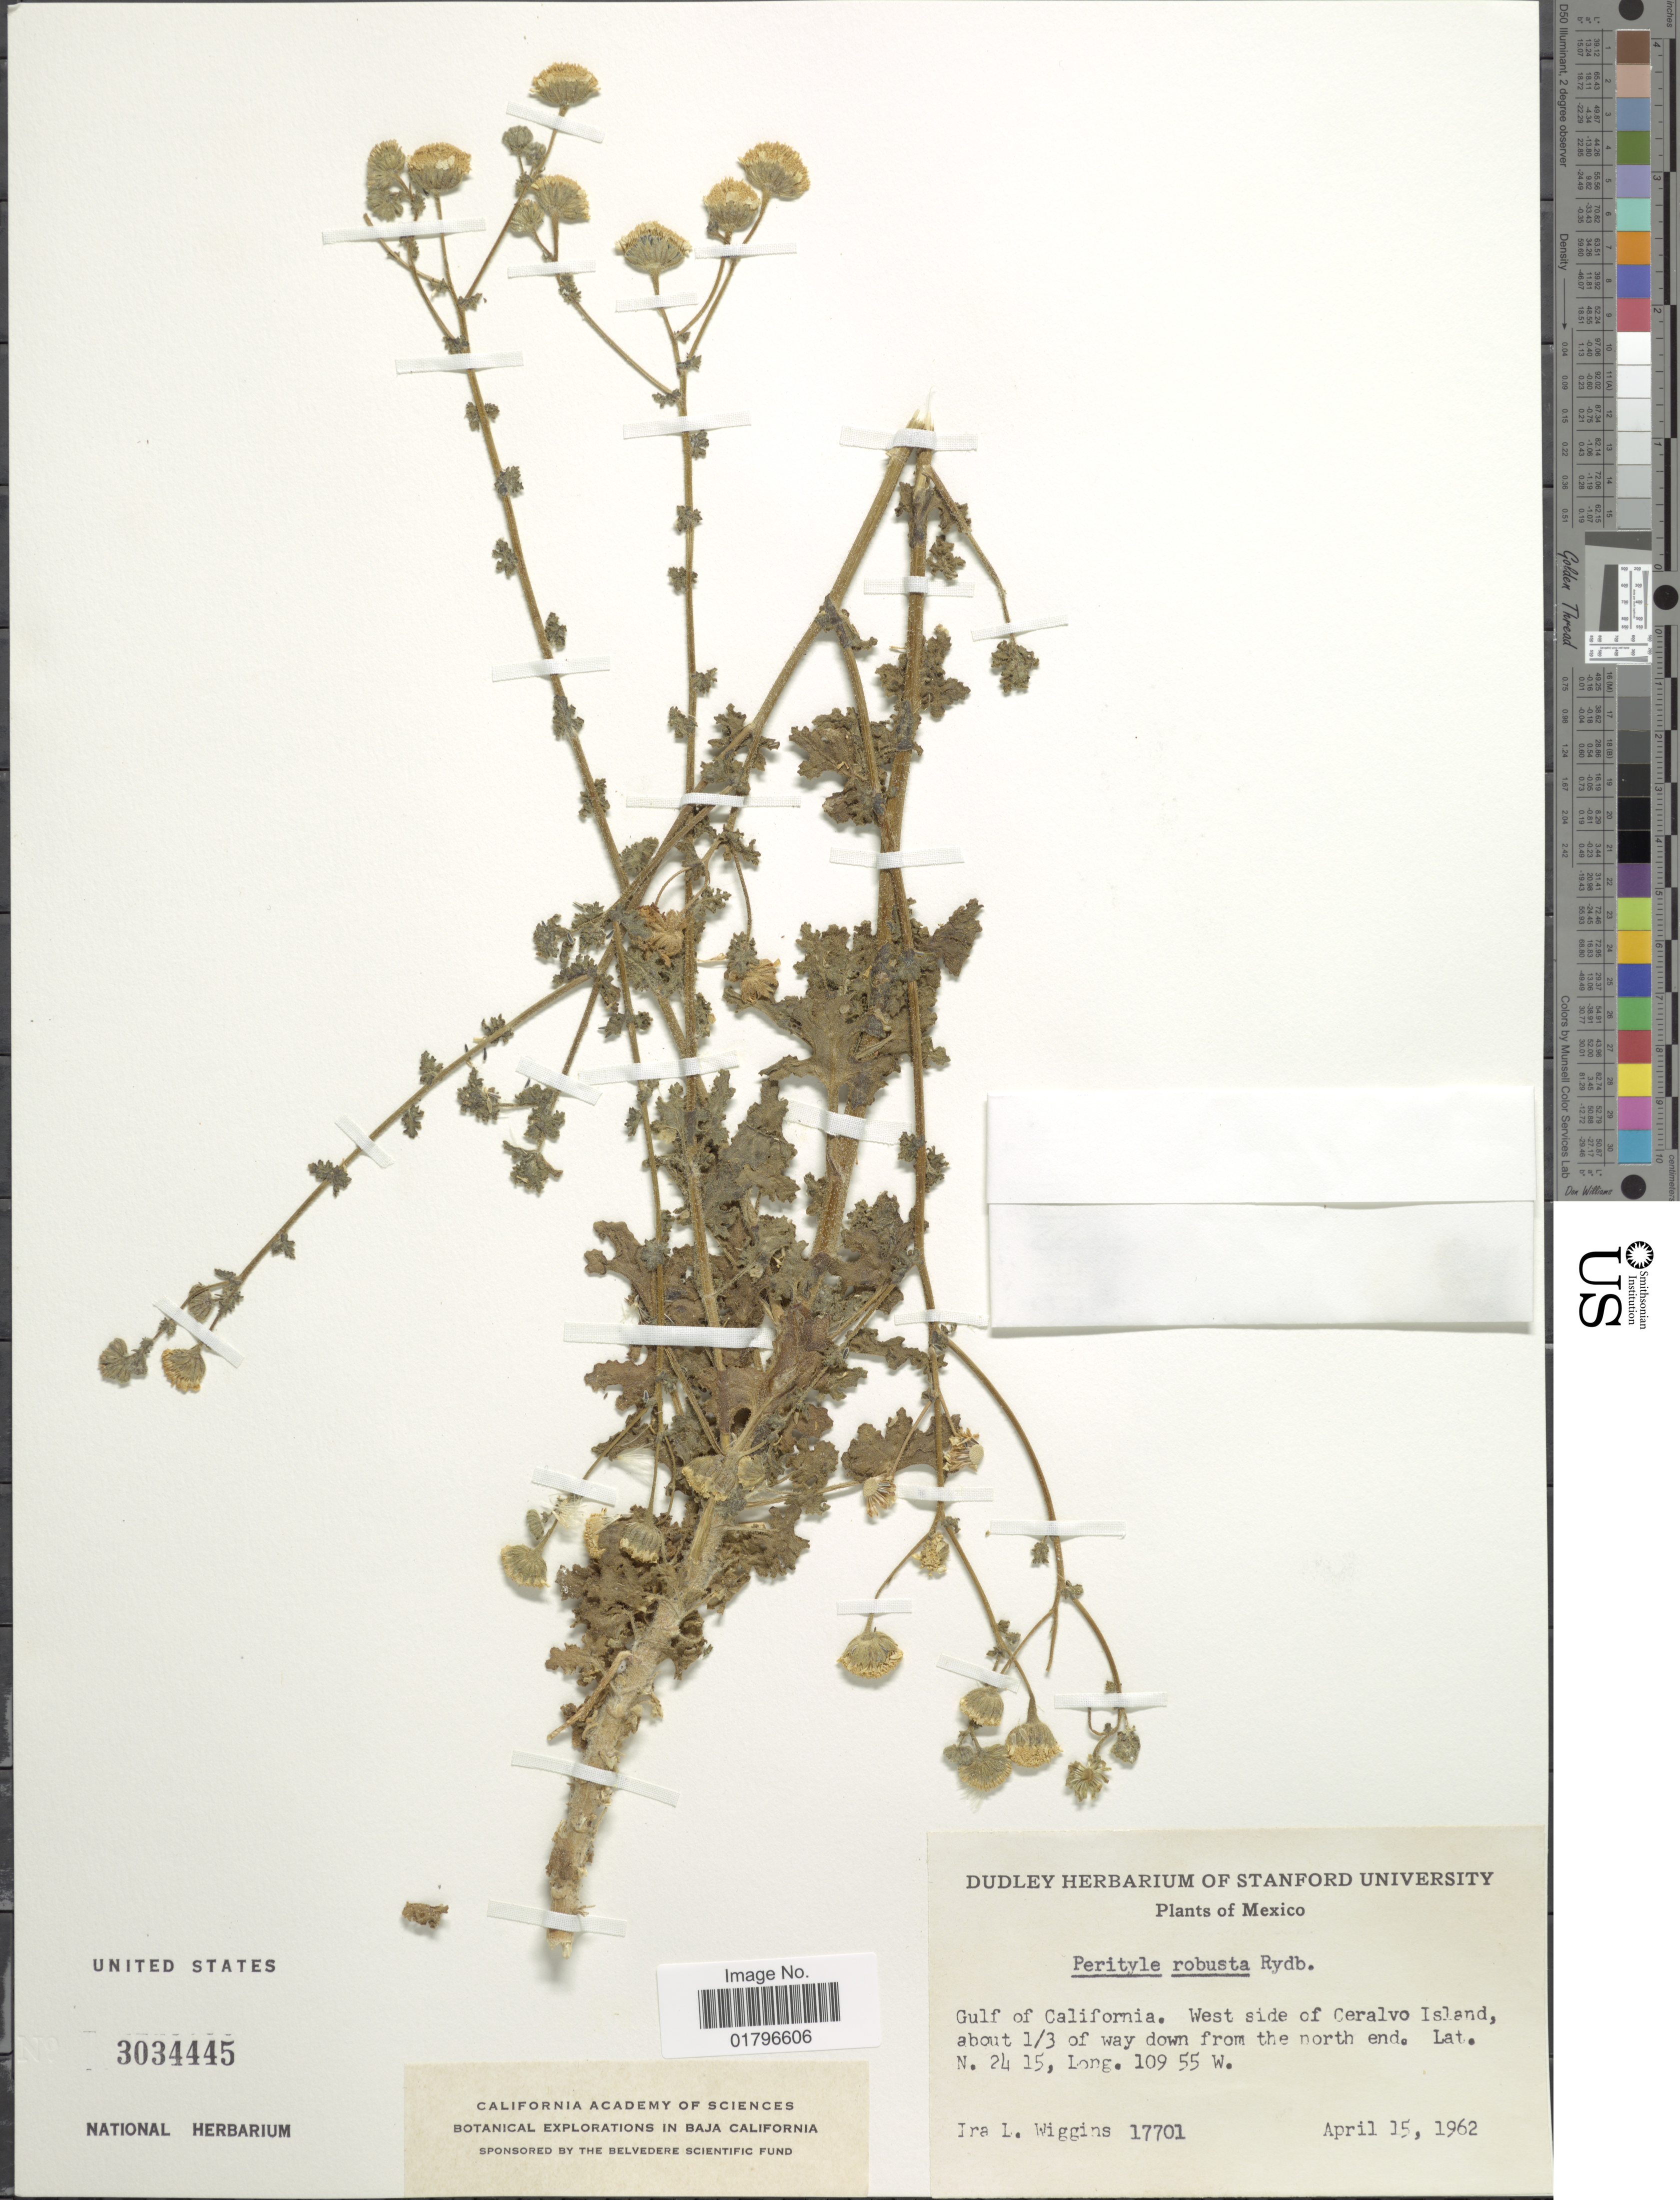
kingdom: Plantae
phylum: Tracheophyta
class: Magnoliopsida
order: Asterales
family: Asteraceae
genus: Perityle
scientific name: Perityle robusta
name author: Rydb.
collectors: I. L. Wiggins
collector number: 17701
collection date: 1962-04-15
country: Mexico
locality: Gulf of California. West side of Ceralvo Island, about 1/3 of way dow from the north end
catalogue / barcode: US 3034445